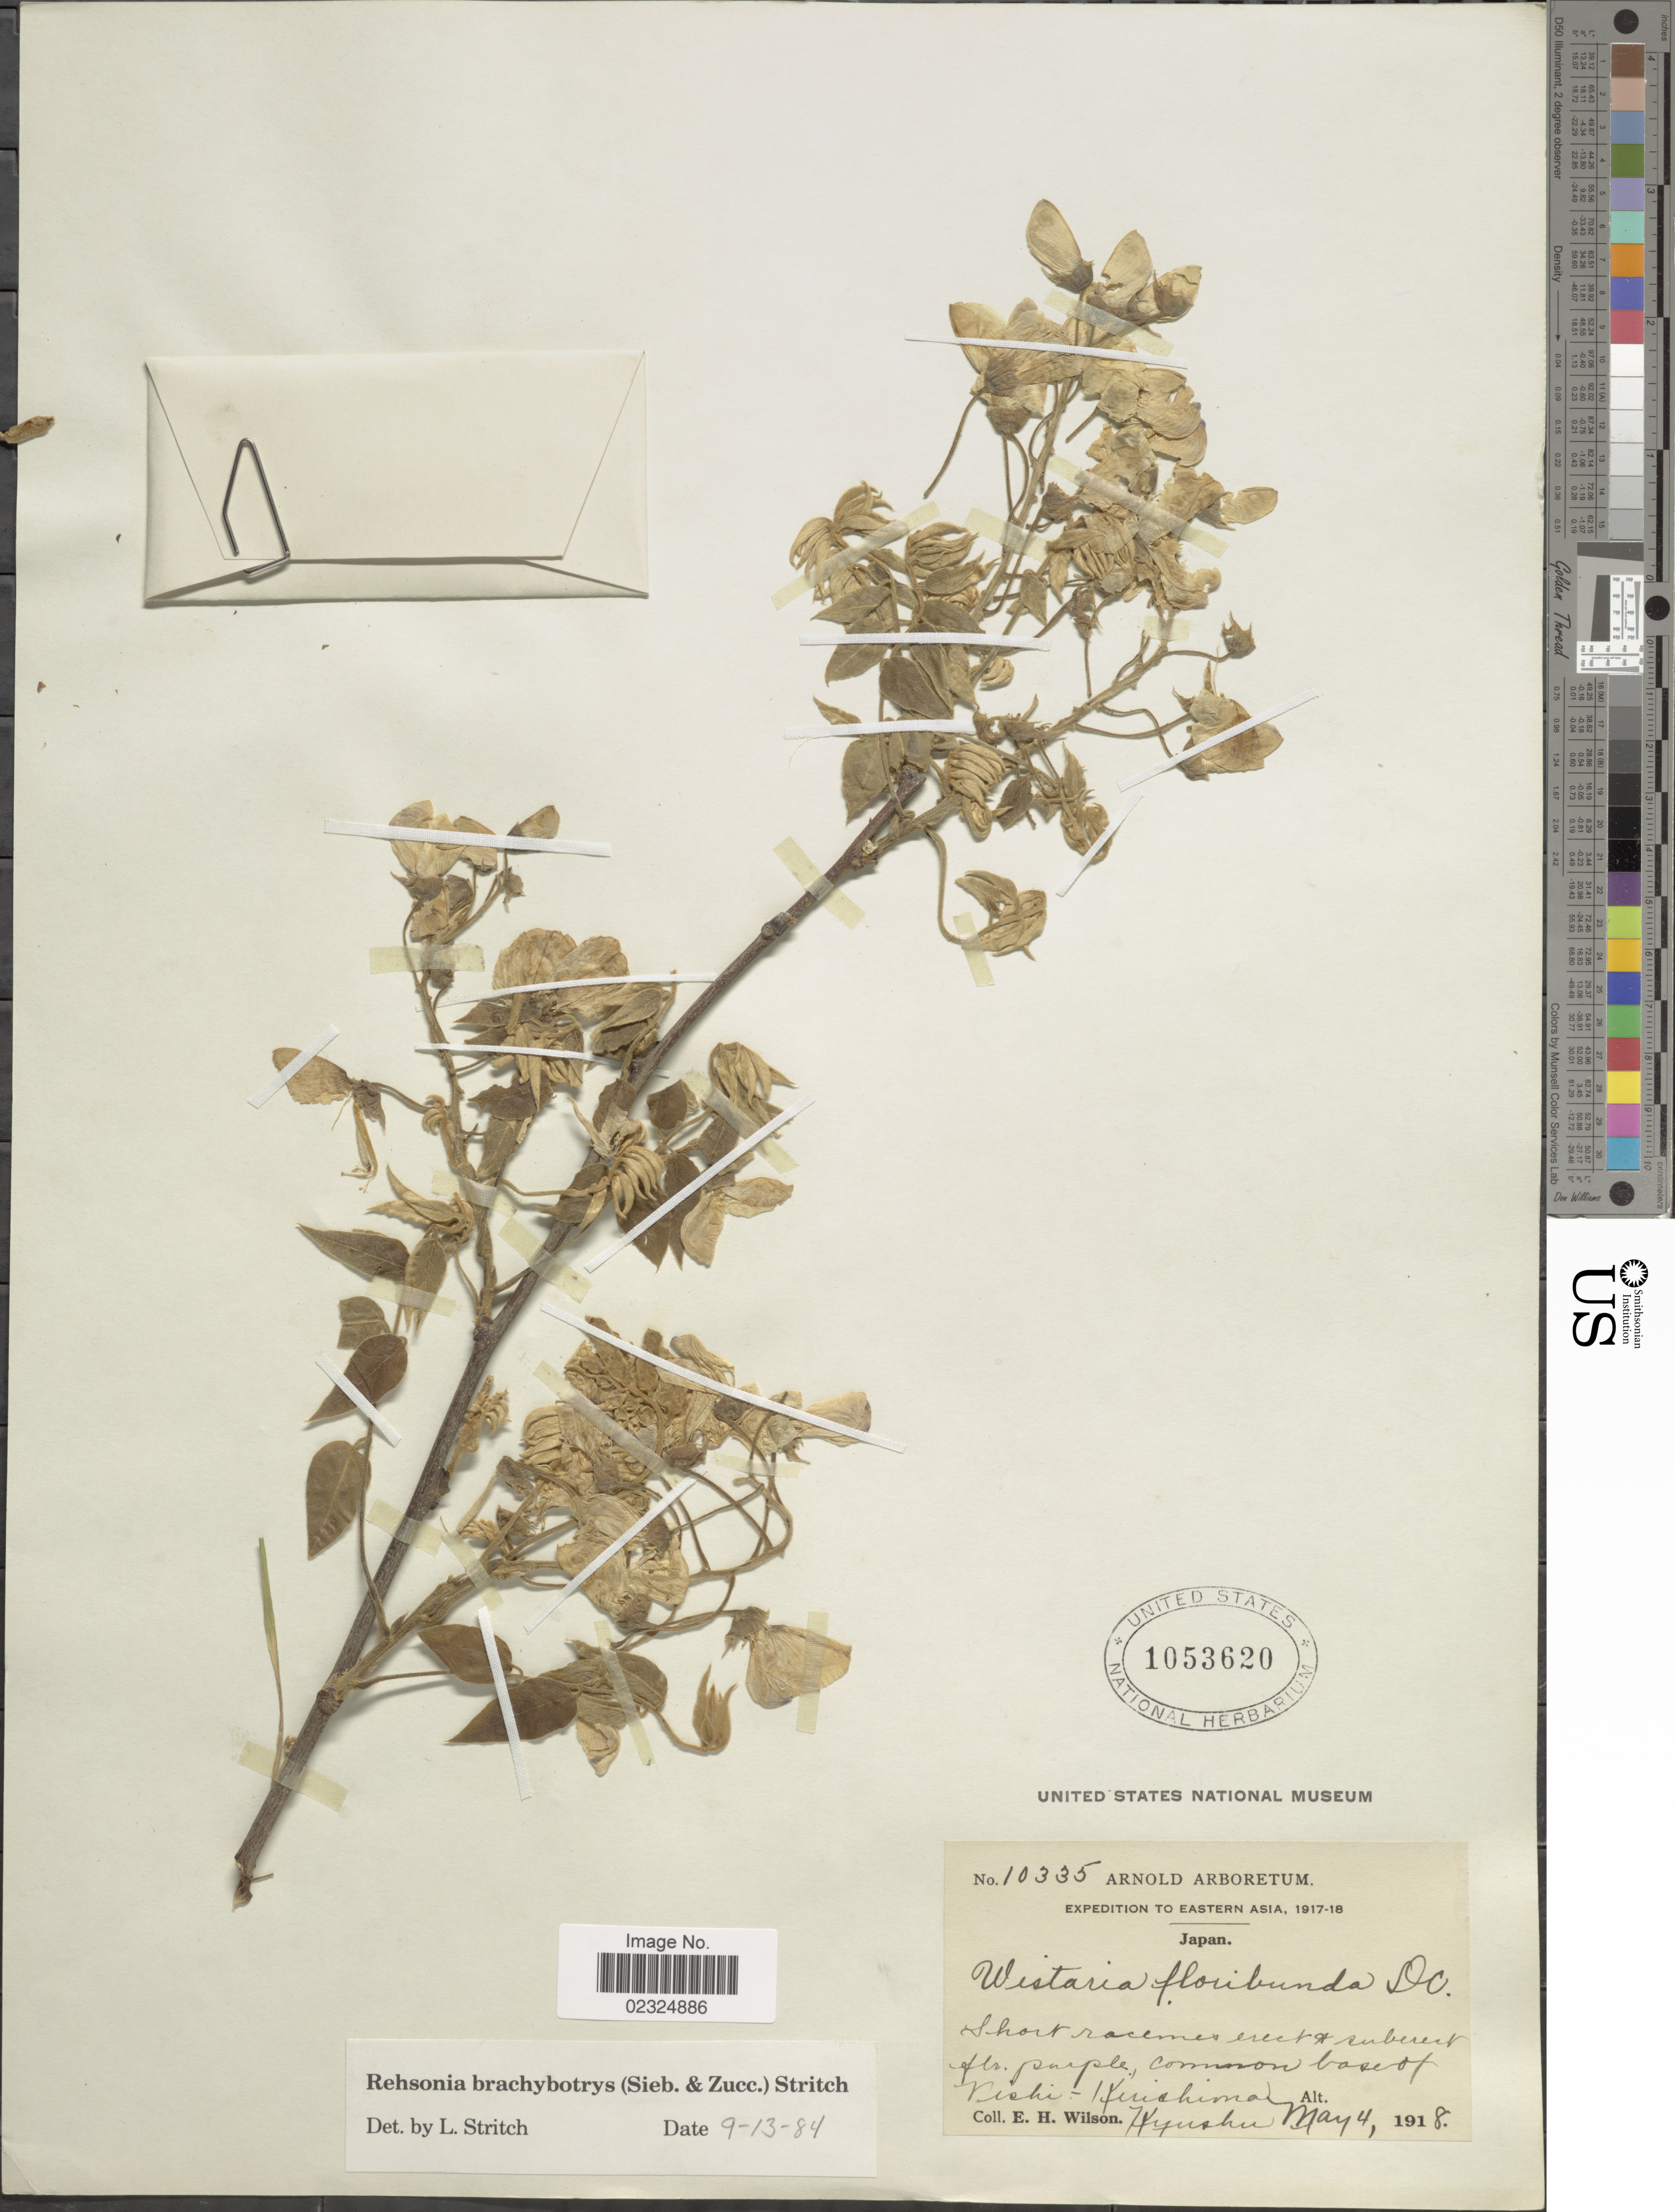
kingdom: Plantae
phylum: Tracheophyta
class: Magnoliopsida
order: Fabales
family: Fabaceae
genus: Wisteria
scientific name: Wisteria venusta f. violacea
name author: Rehder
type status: Isosyntype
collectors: E. Wilson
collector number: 10335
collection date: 1918-05-04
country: Japan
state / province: Kagosima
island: Kyushu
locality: Eastern Asia, common base of Nishi-Kirishima, Kyushu.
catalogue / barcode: US 1053620